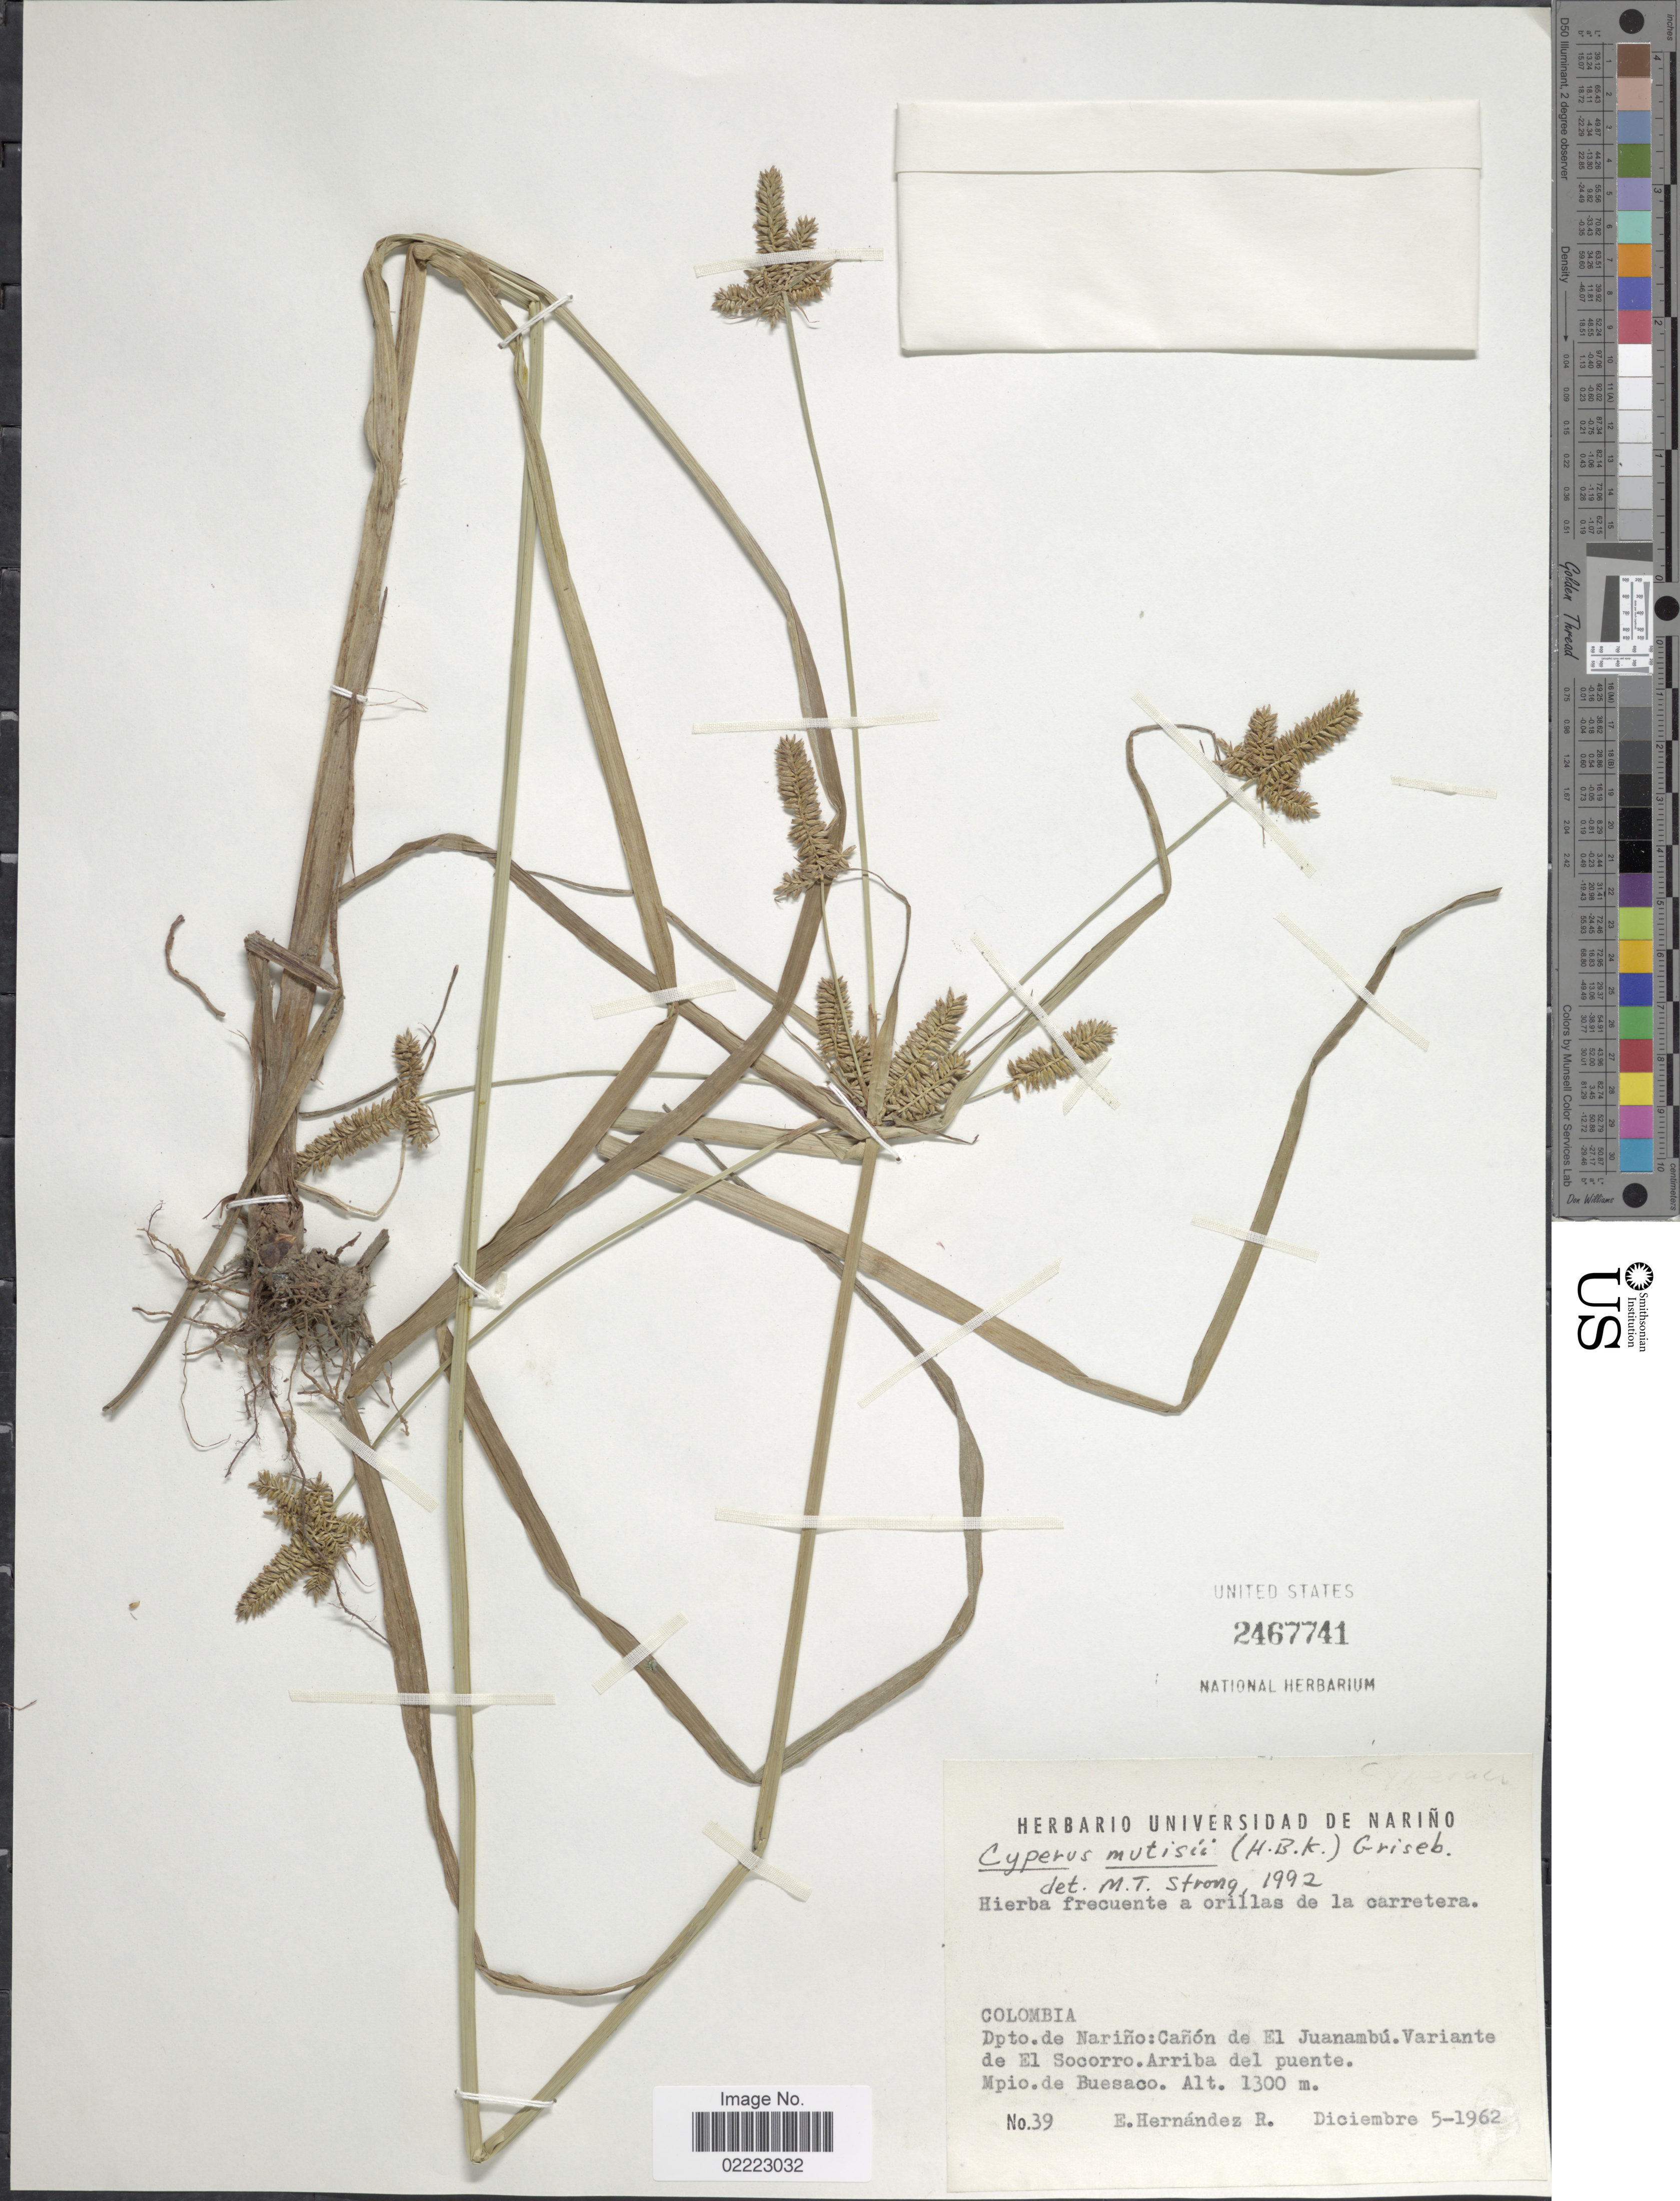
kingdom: Plantae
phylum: Tracheophyta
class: Liliopsida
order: Poales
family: Cyperaceae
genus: Cyperus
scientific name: Cyperus mutisii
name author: (Kunth) Andersson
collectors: E. Hernández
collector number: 39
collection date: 1962-12-05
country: Colombia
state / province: Nariño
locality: Dpto de Nariño: Cañon de El Juanambú. Variante de El Socorro. Arriba del puente. Mpio de Buesaco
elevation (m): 1300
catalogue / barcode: US 2467741